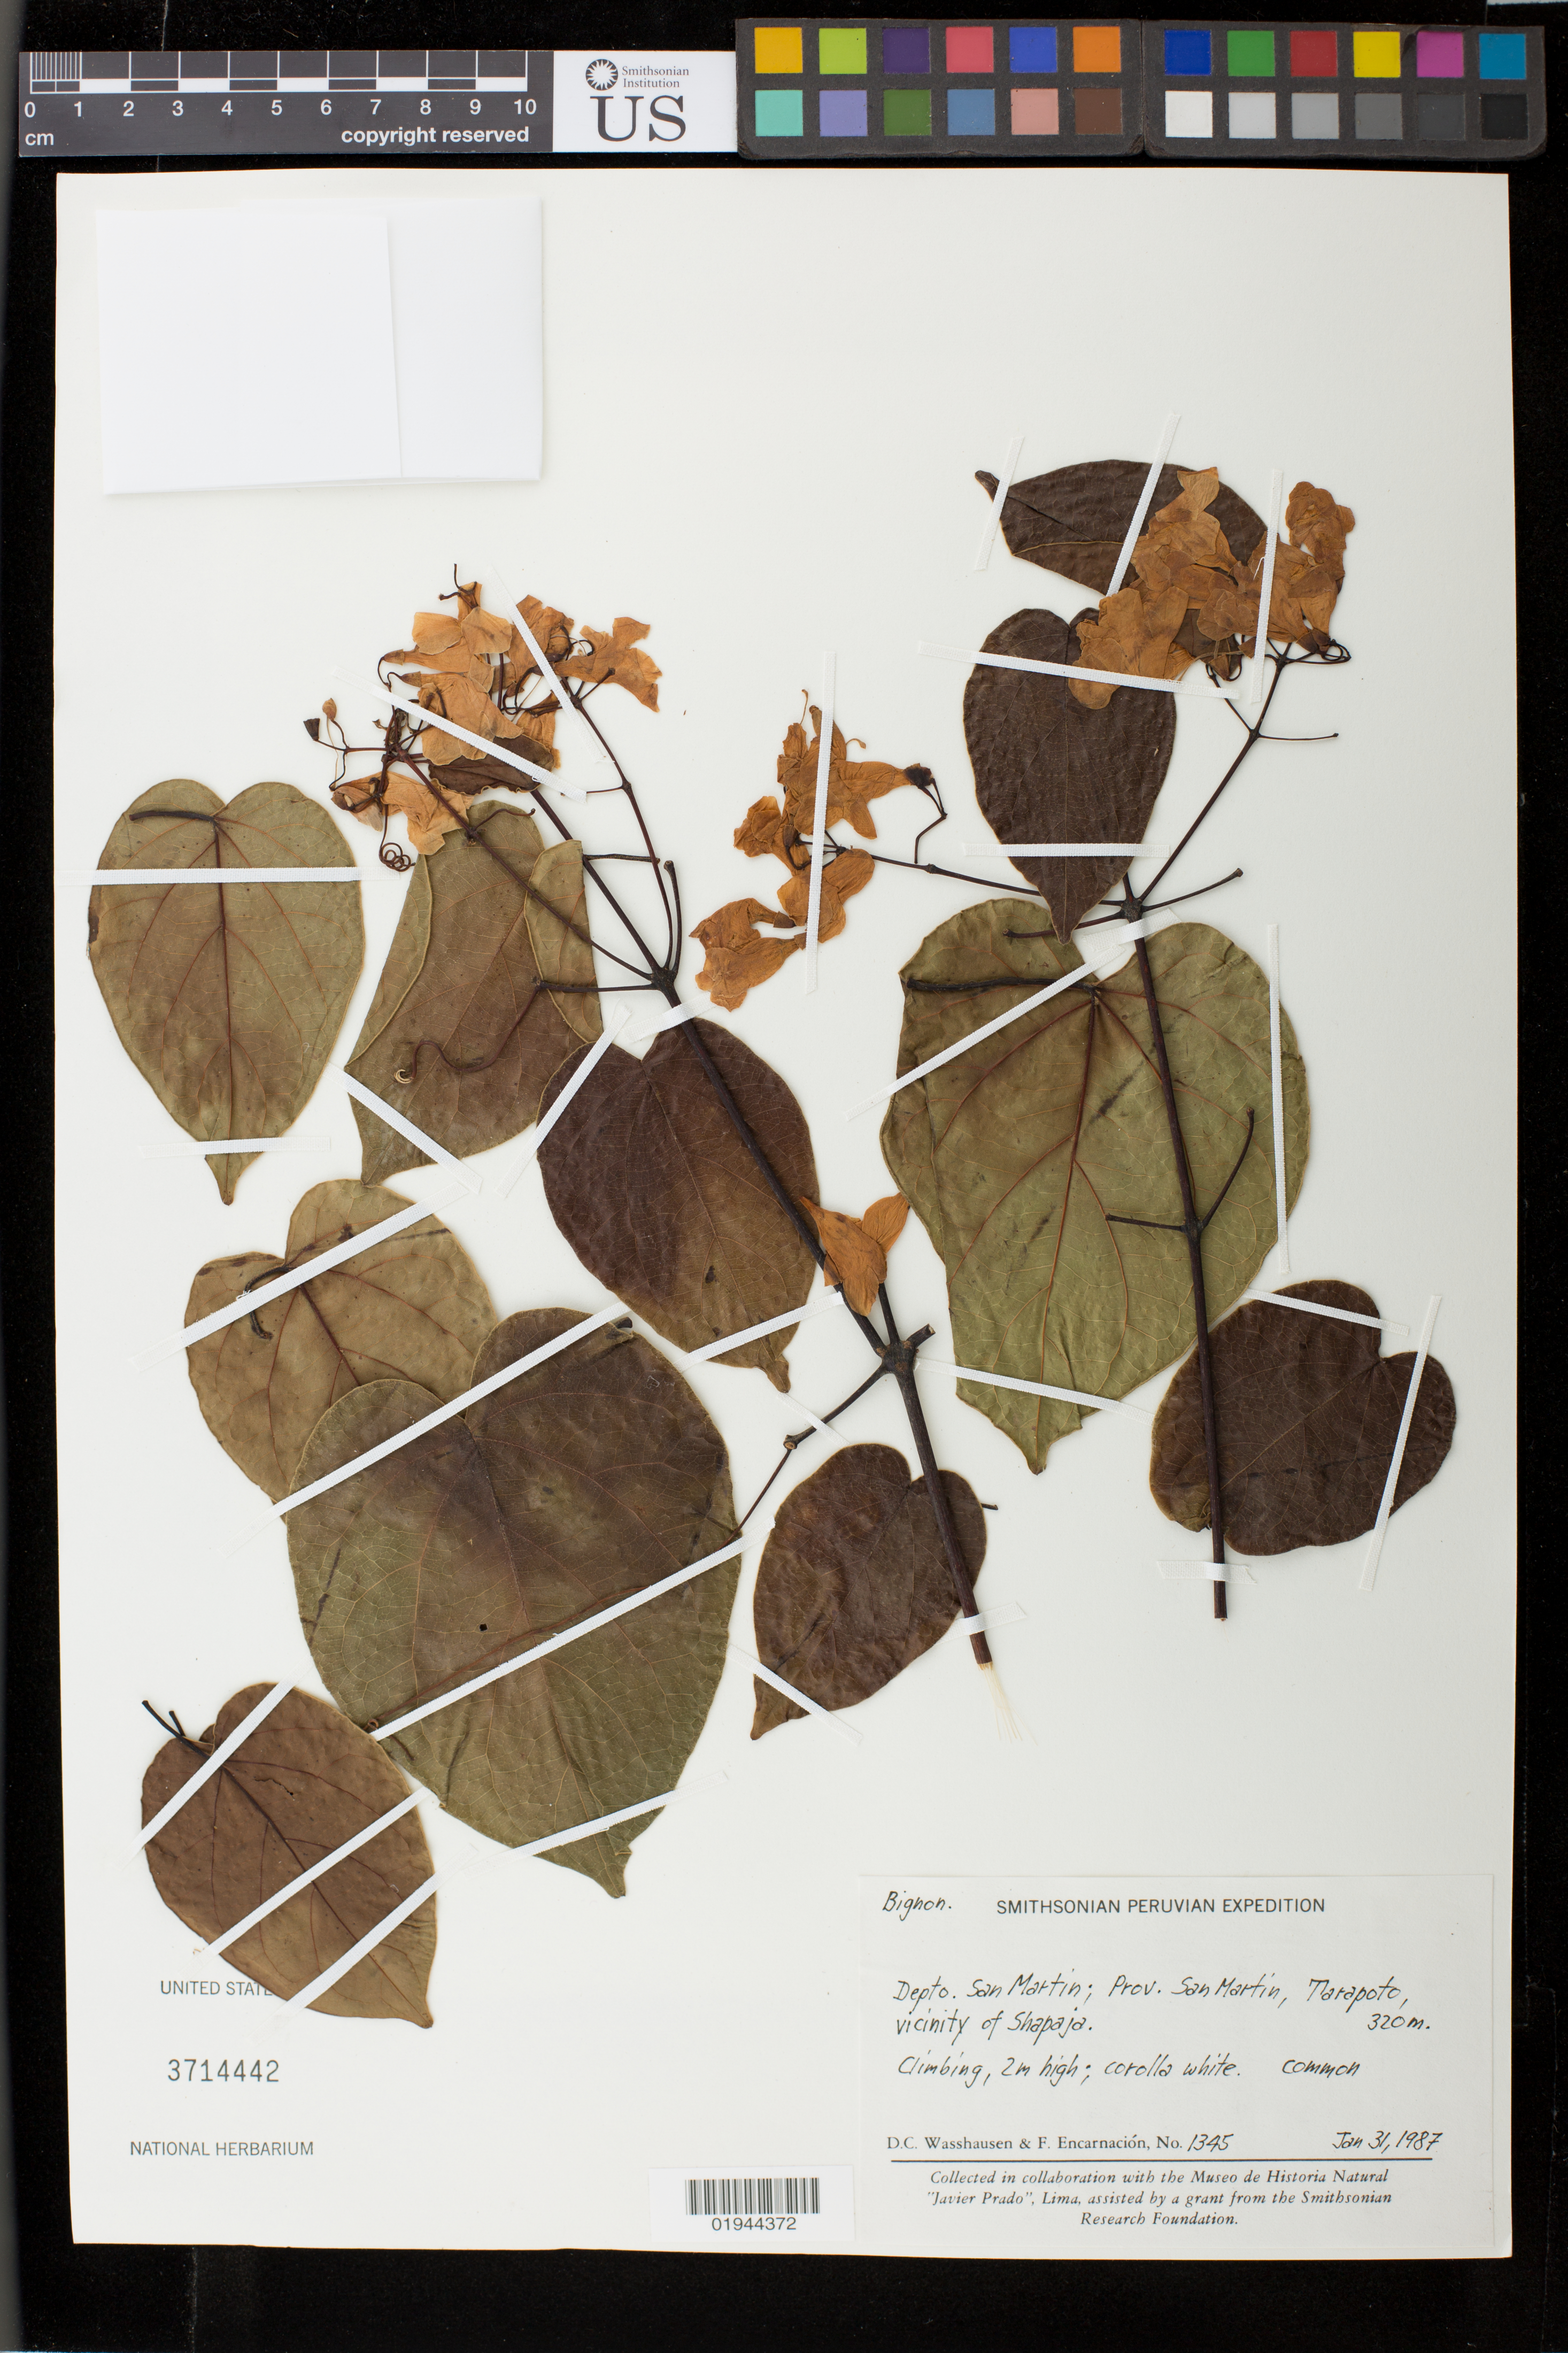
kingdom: Plantae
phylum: Tracheophyta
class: Magnoliopsida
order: Lamiales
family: Bignoniaceae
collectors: D. C. Wasshausen & F. Encarnación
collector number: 1345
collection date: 1987-01-31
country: Peru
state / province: San Martín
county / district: San Martín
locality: Tarapoto, vicinity of Shapaja.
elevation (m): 320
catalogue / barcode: US 3714442